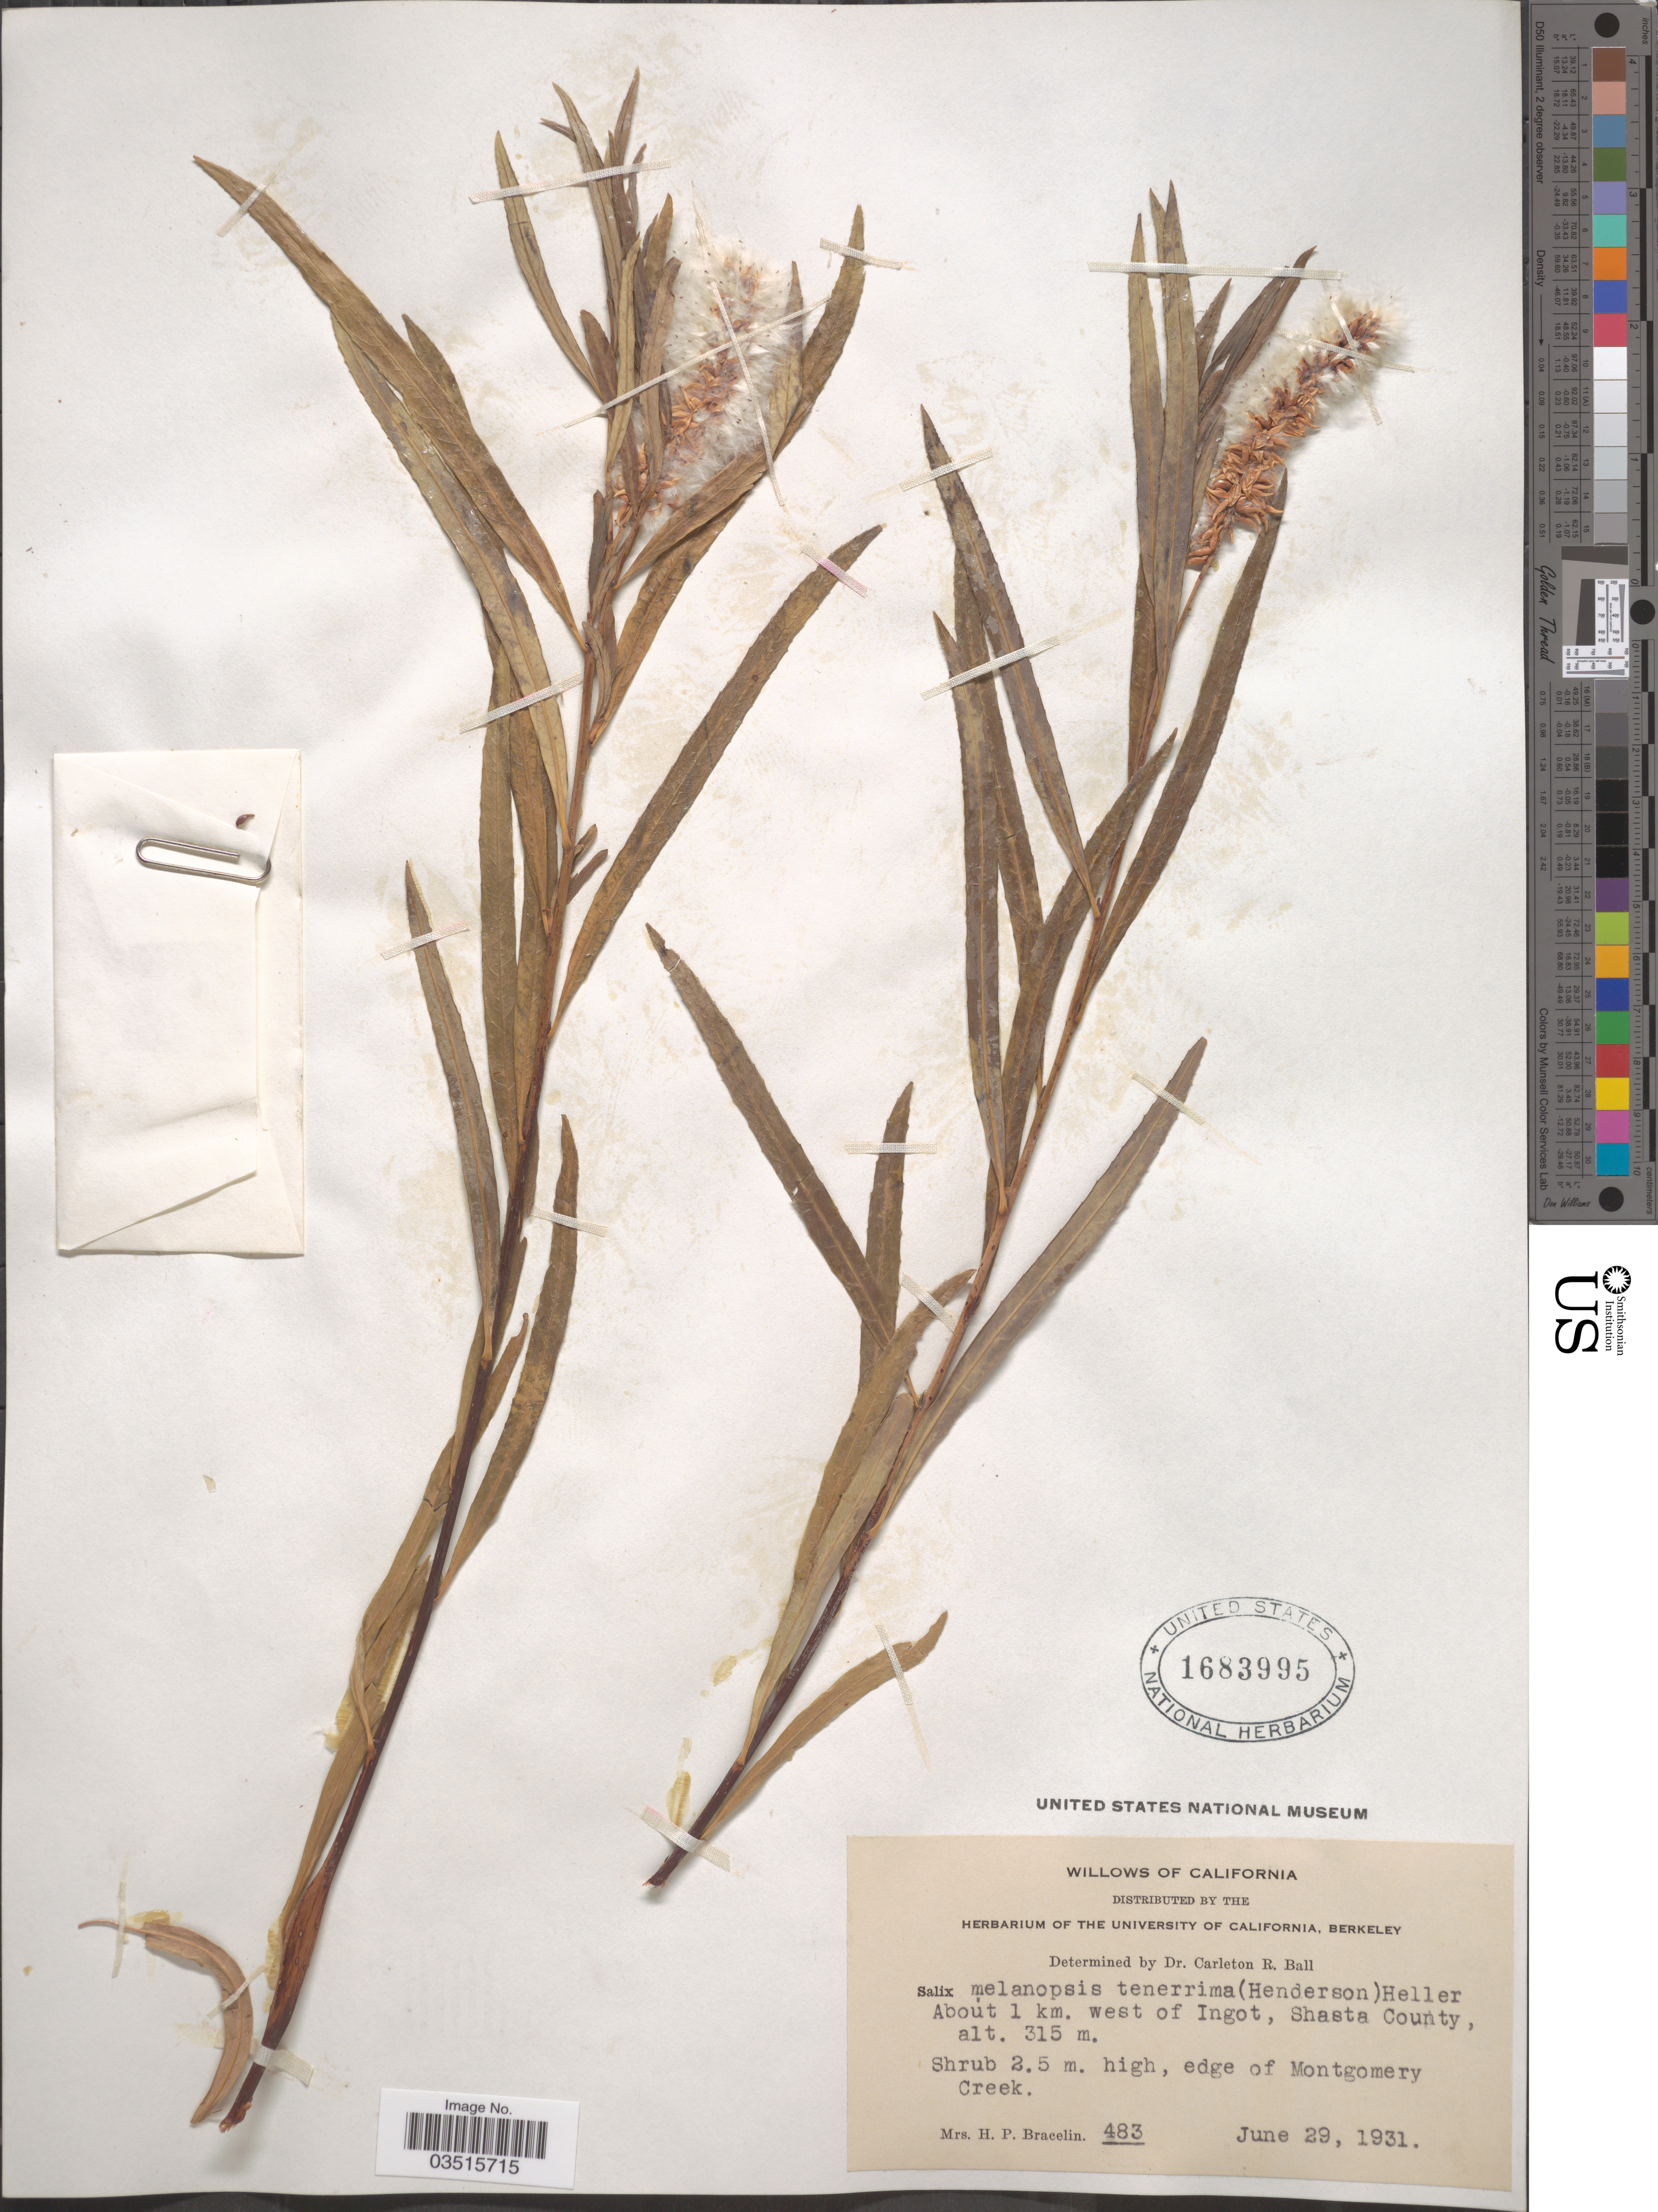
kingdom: Plantae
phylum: Tracheophyta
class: Magnoliopsida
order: Malpighiales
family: Salicaceae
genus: Salix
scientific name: Salix melanopsis var. tenerrima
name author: (L.F. Hend.) C.R. Ball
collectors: H. Bracelin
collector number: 483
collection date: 1931-06-29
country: United States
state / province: California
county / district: Shasta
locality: About 1 km. west of Ingot, Shasta County. Edge of Montgomery Creek.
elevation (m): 315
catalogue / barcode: US 1683995